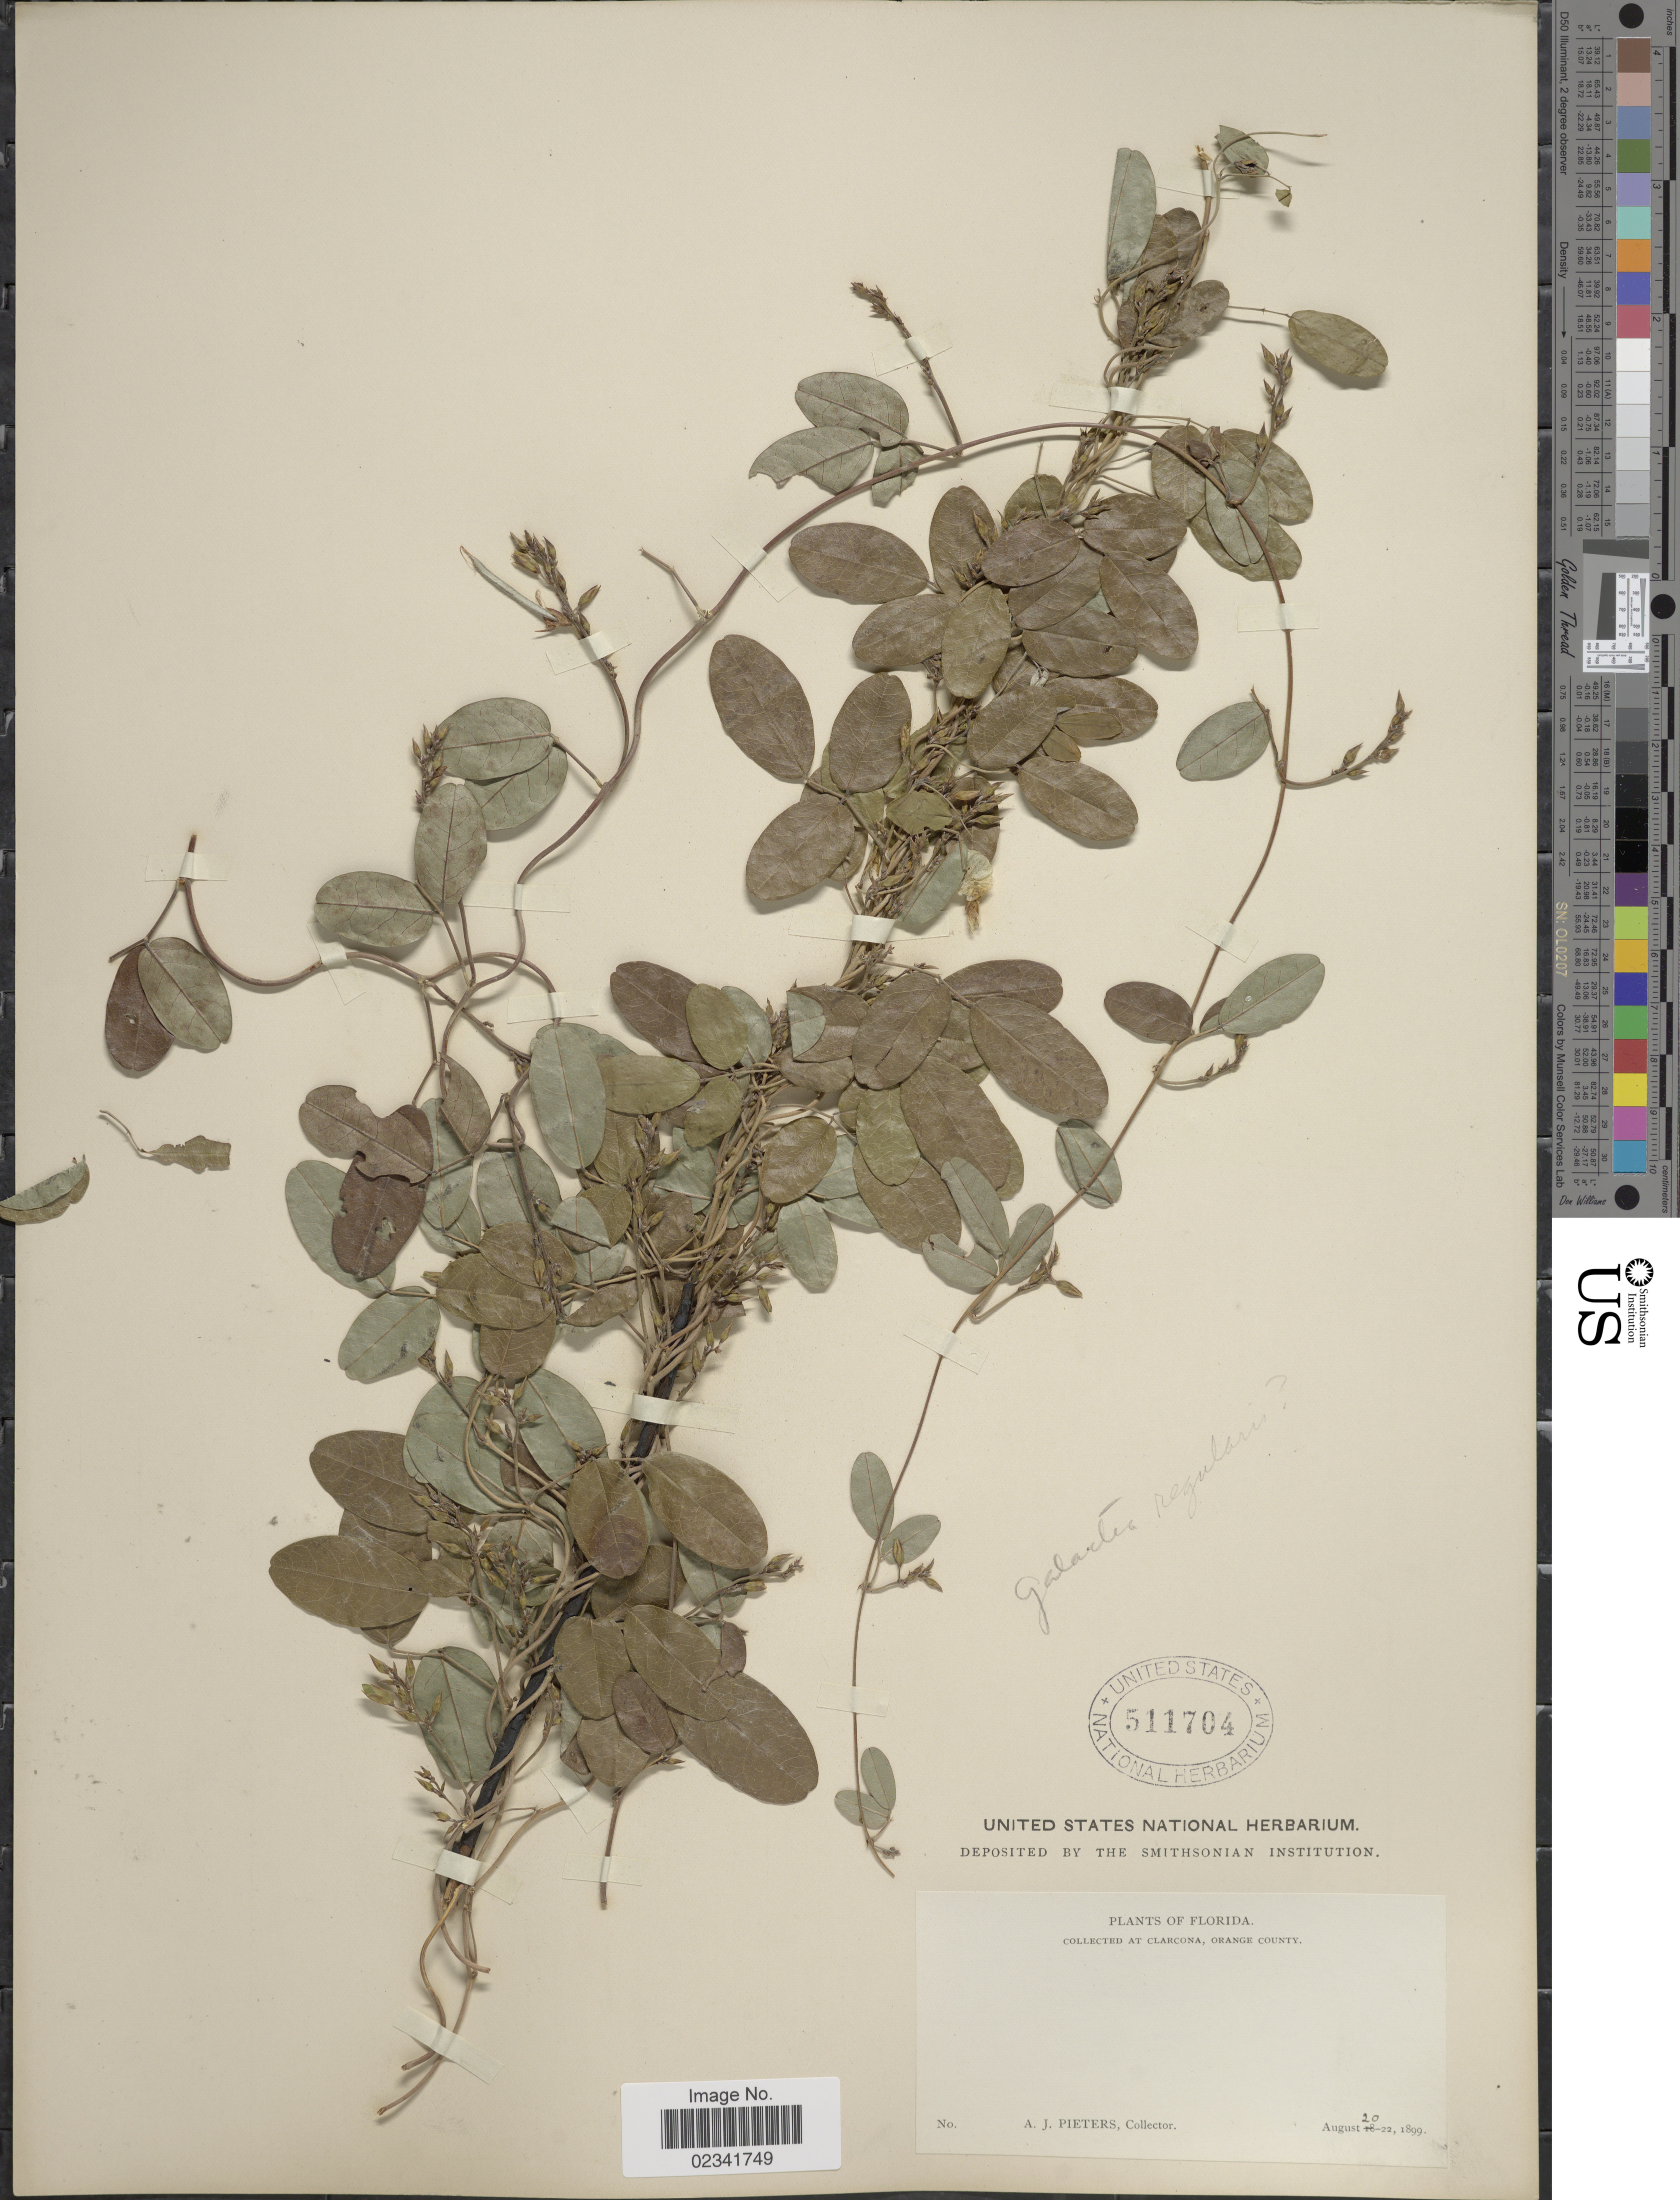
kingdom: Plantae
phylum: Tracheophyta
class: Magnoliopsida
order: Fabales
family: Fabaceae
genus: Galactia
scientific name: Galactia regularis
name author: (L.) Britton, Stearns & Poggenb.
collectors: A. Pieters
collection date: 1899-08-20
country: United States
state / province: Florida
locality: At Clarcona, Orange County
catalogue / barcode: US 511704